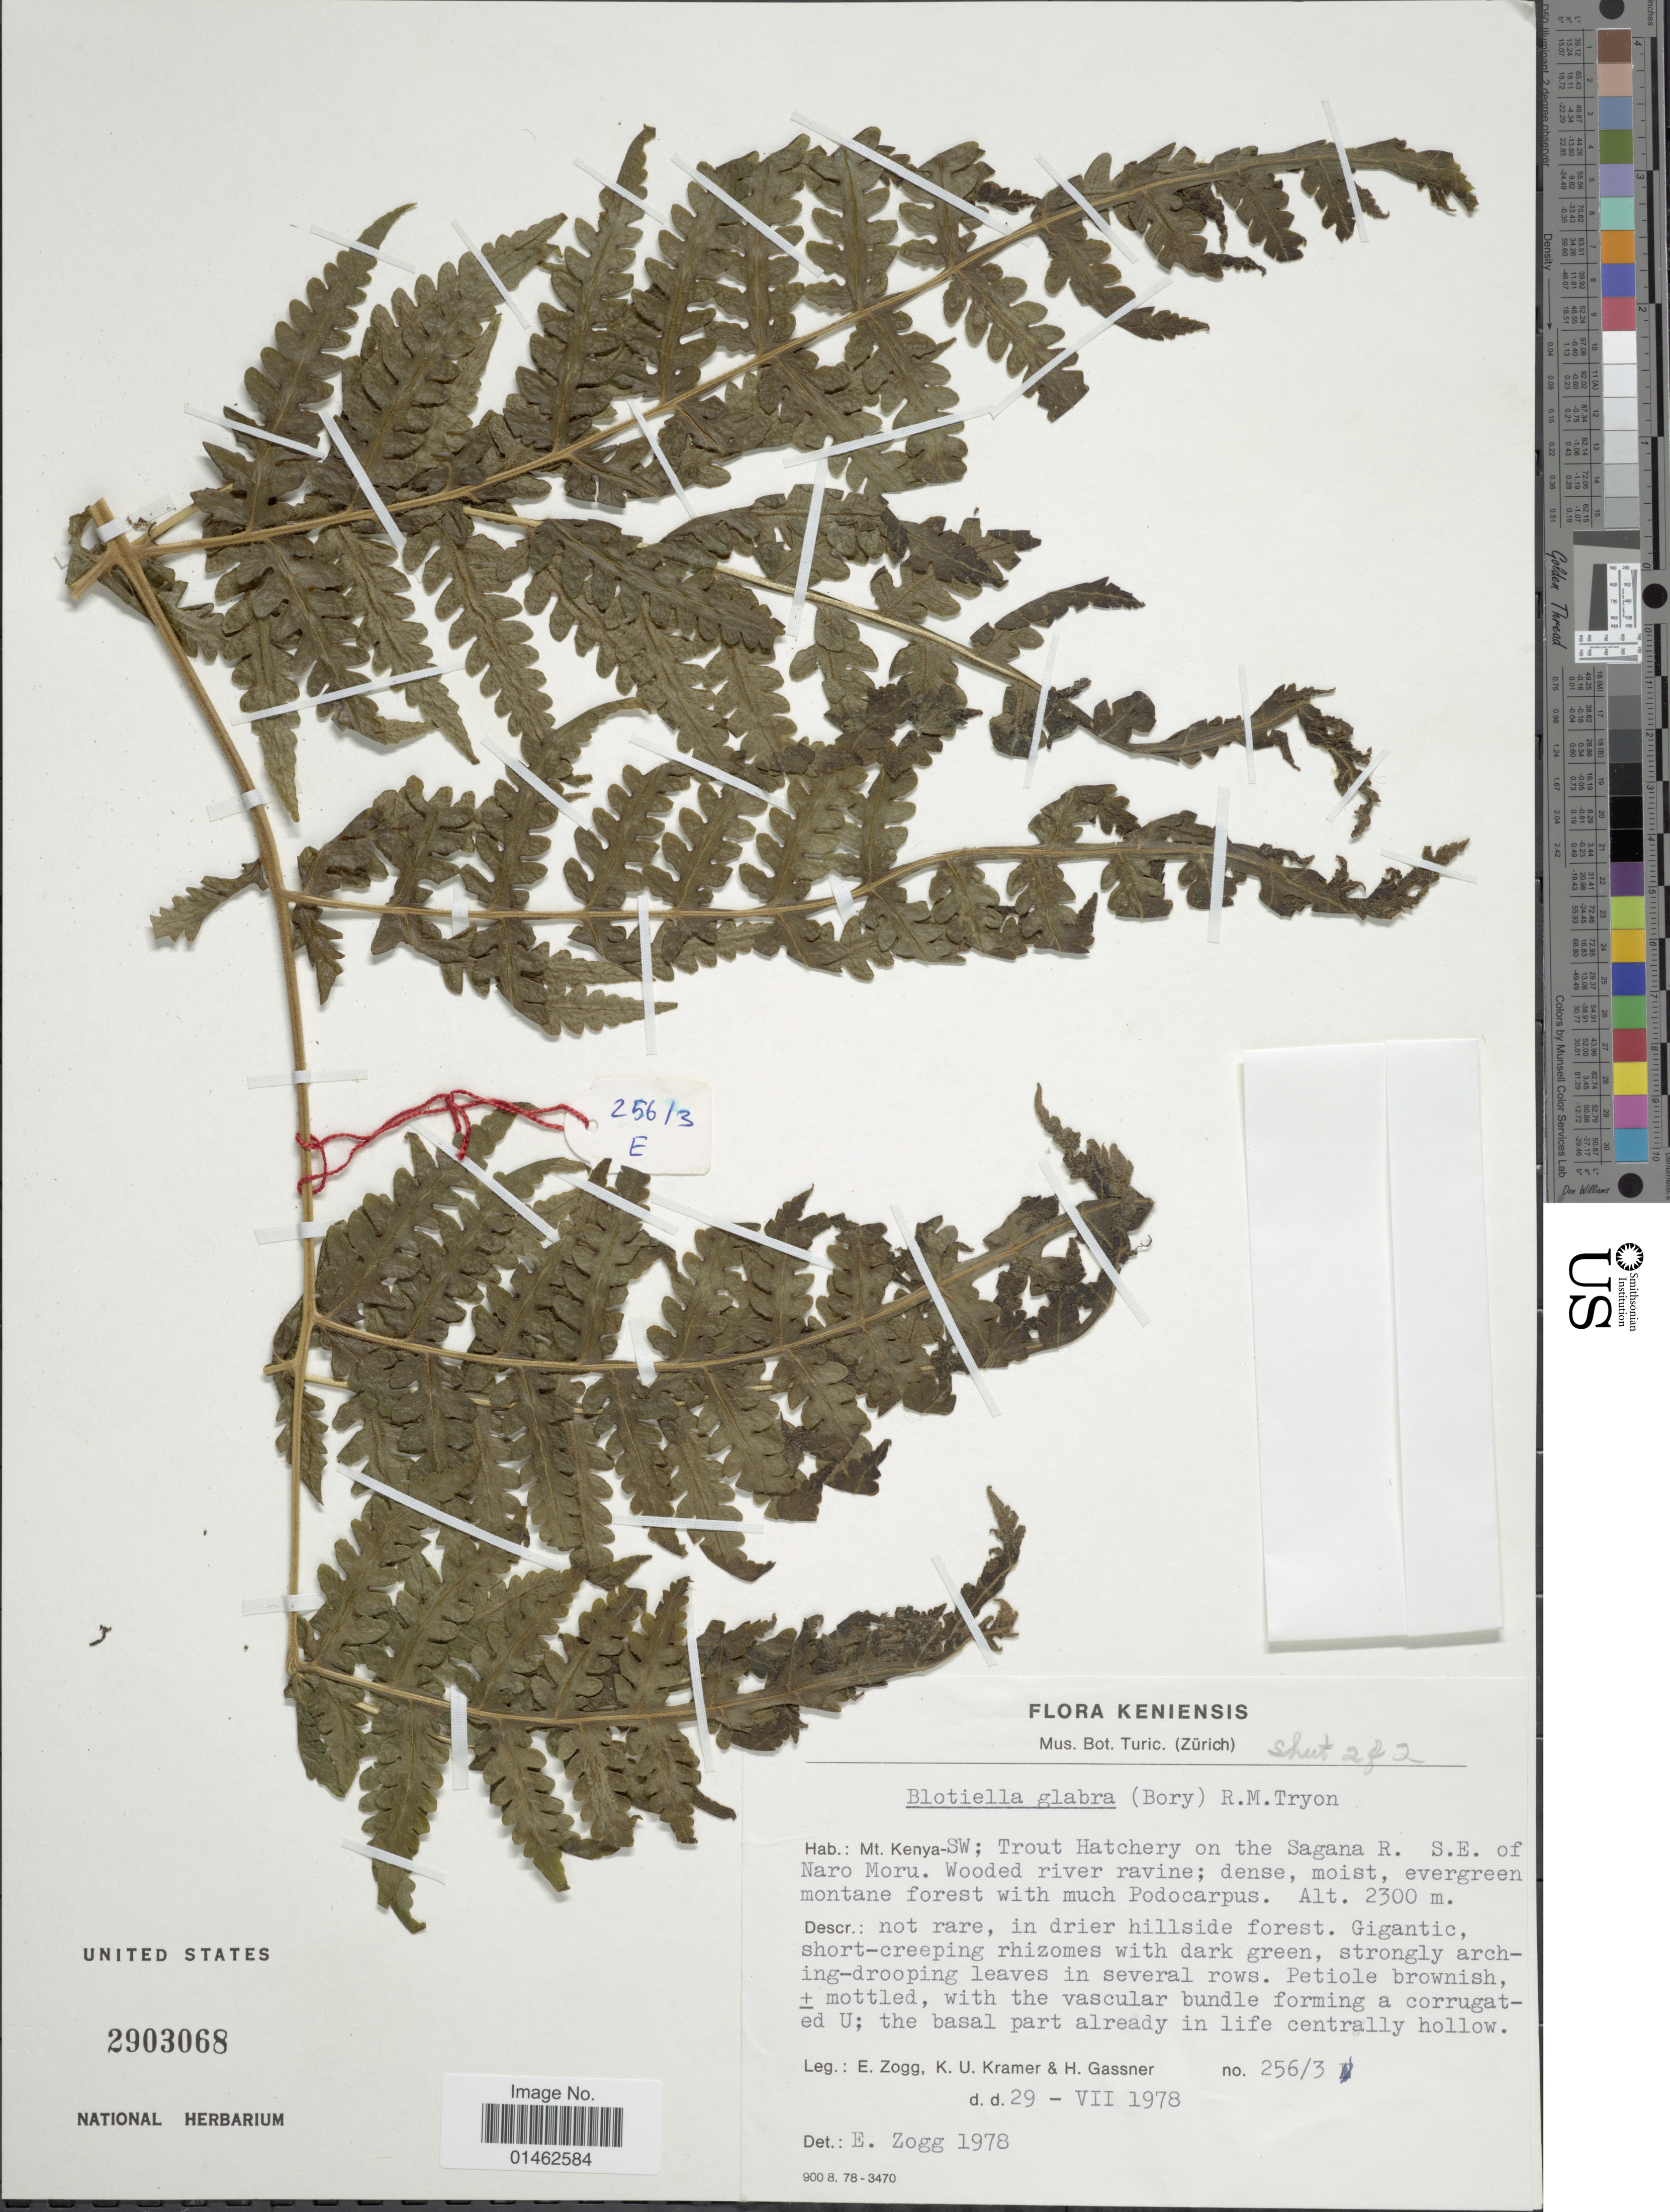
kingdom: Plantae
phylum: Tracheophyta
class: Polypodiopsida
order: Polypodiales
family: Dennstaedtiaceae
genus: Blotiella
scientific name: Blotiella glabra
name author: (Bory) R.M. Tryon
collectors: E. Zogg, K. U. Kramer & H. Gassner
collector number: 256/3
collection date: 1978-07-29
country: Kenya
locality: Mt Kenya- SW; Trout Hatchery on the Sagana R. S.E. of Naro Moru. Wooded river ravine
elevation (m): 2300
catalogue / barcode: US 2903068